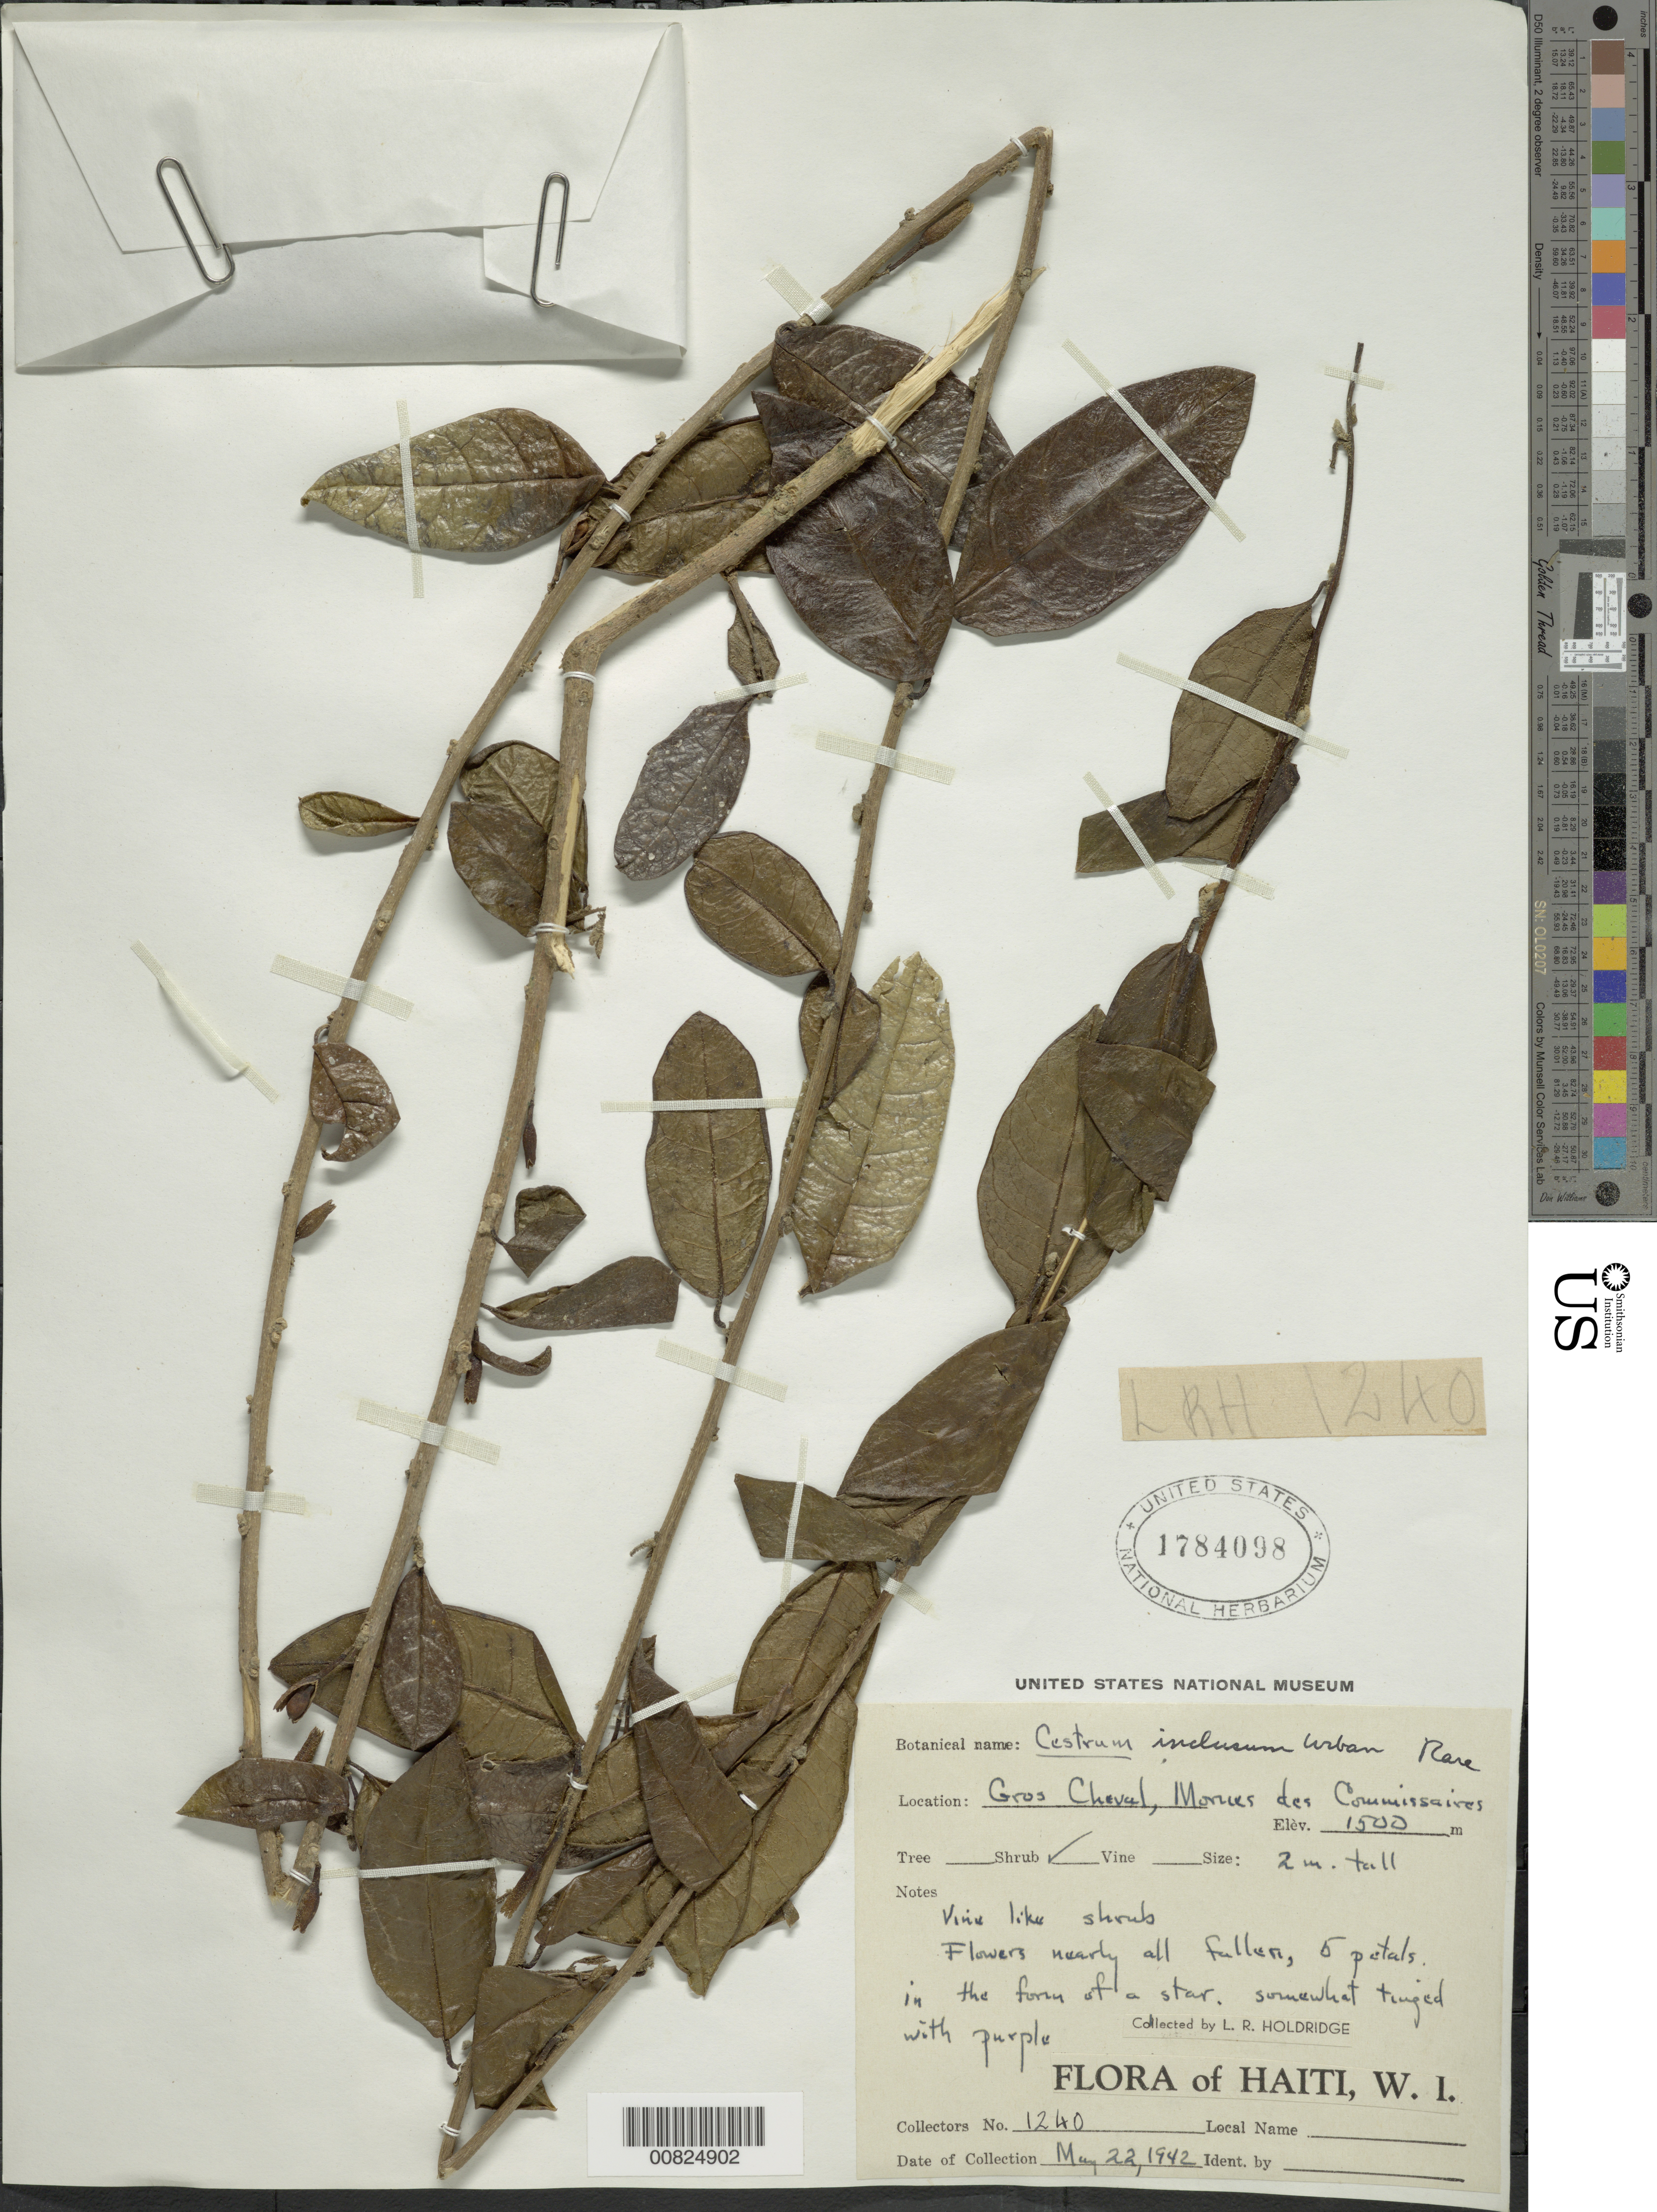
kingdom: Plantae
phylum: Tracheophyta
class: Magnoliopsida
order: Solanales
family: Solanaceae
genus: Cestrum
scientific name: Cestrum inclusum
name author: Urb.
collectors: L. Holdridge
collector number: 1240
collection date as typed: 22 May 1942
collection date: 1942-05-22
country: Haiti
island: Hispaniola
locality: Gros Cheval, Mornes des Commissaires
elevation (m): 1550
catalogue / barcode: US 1784098